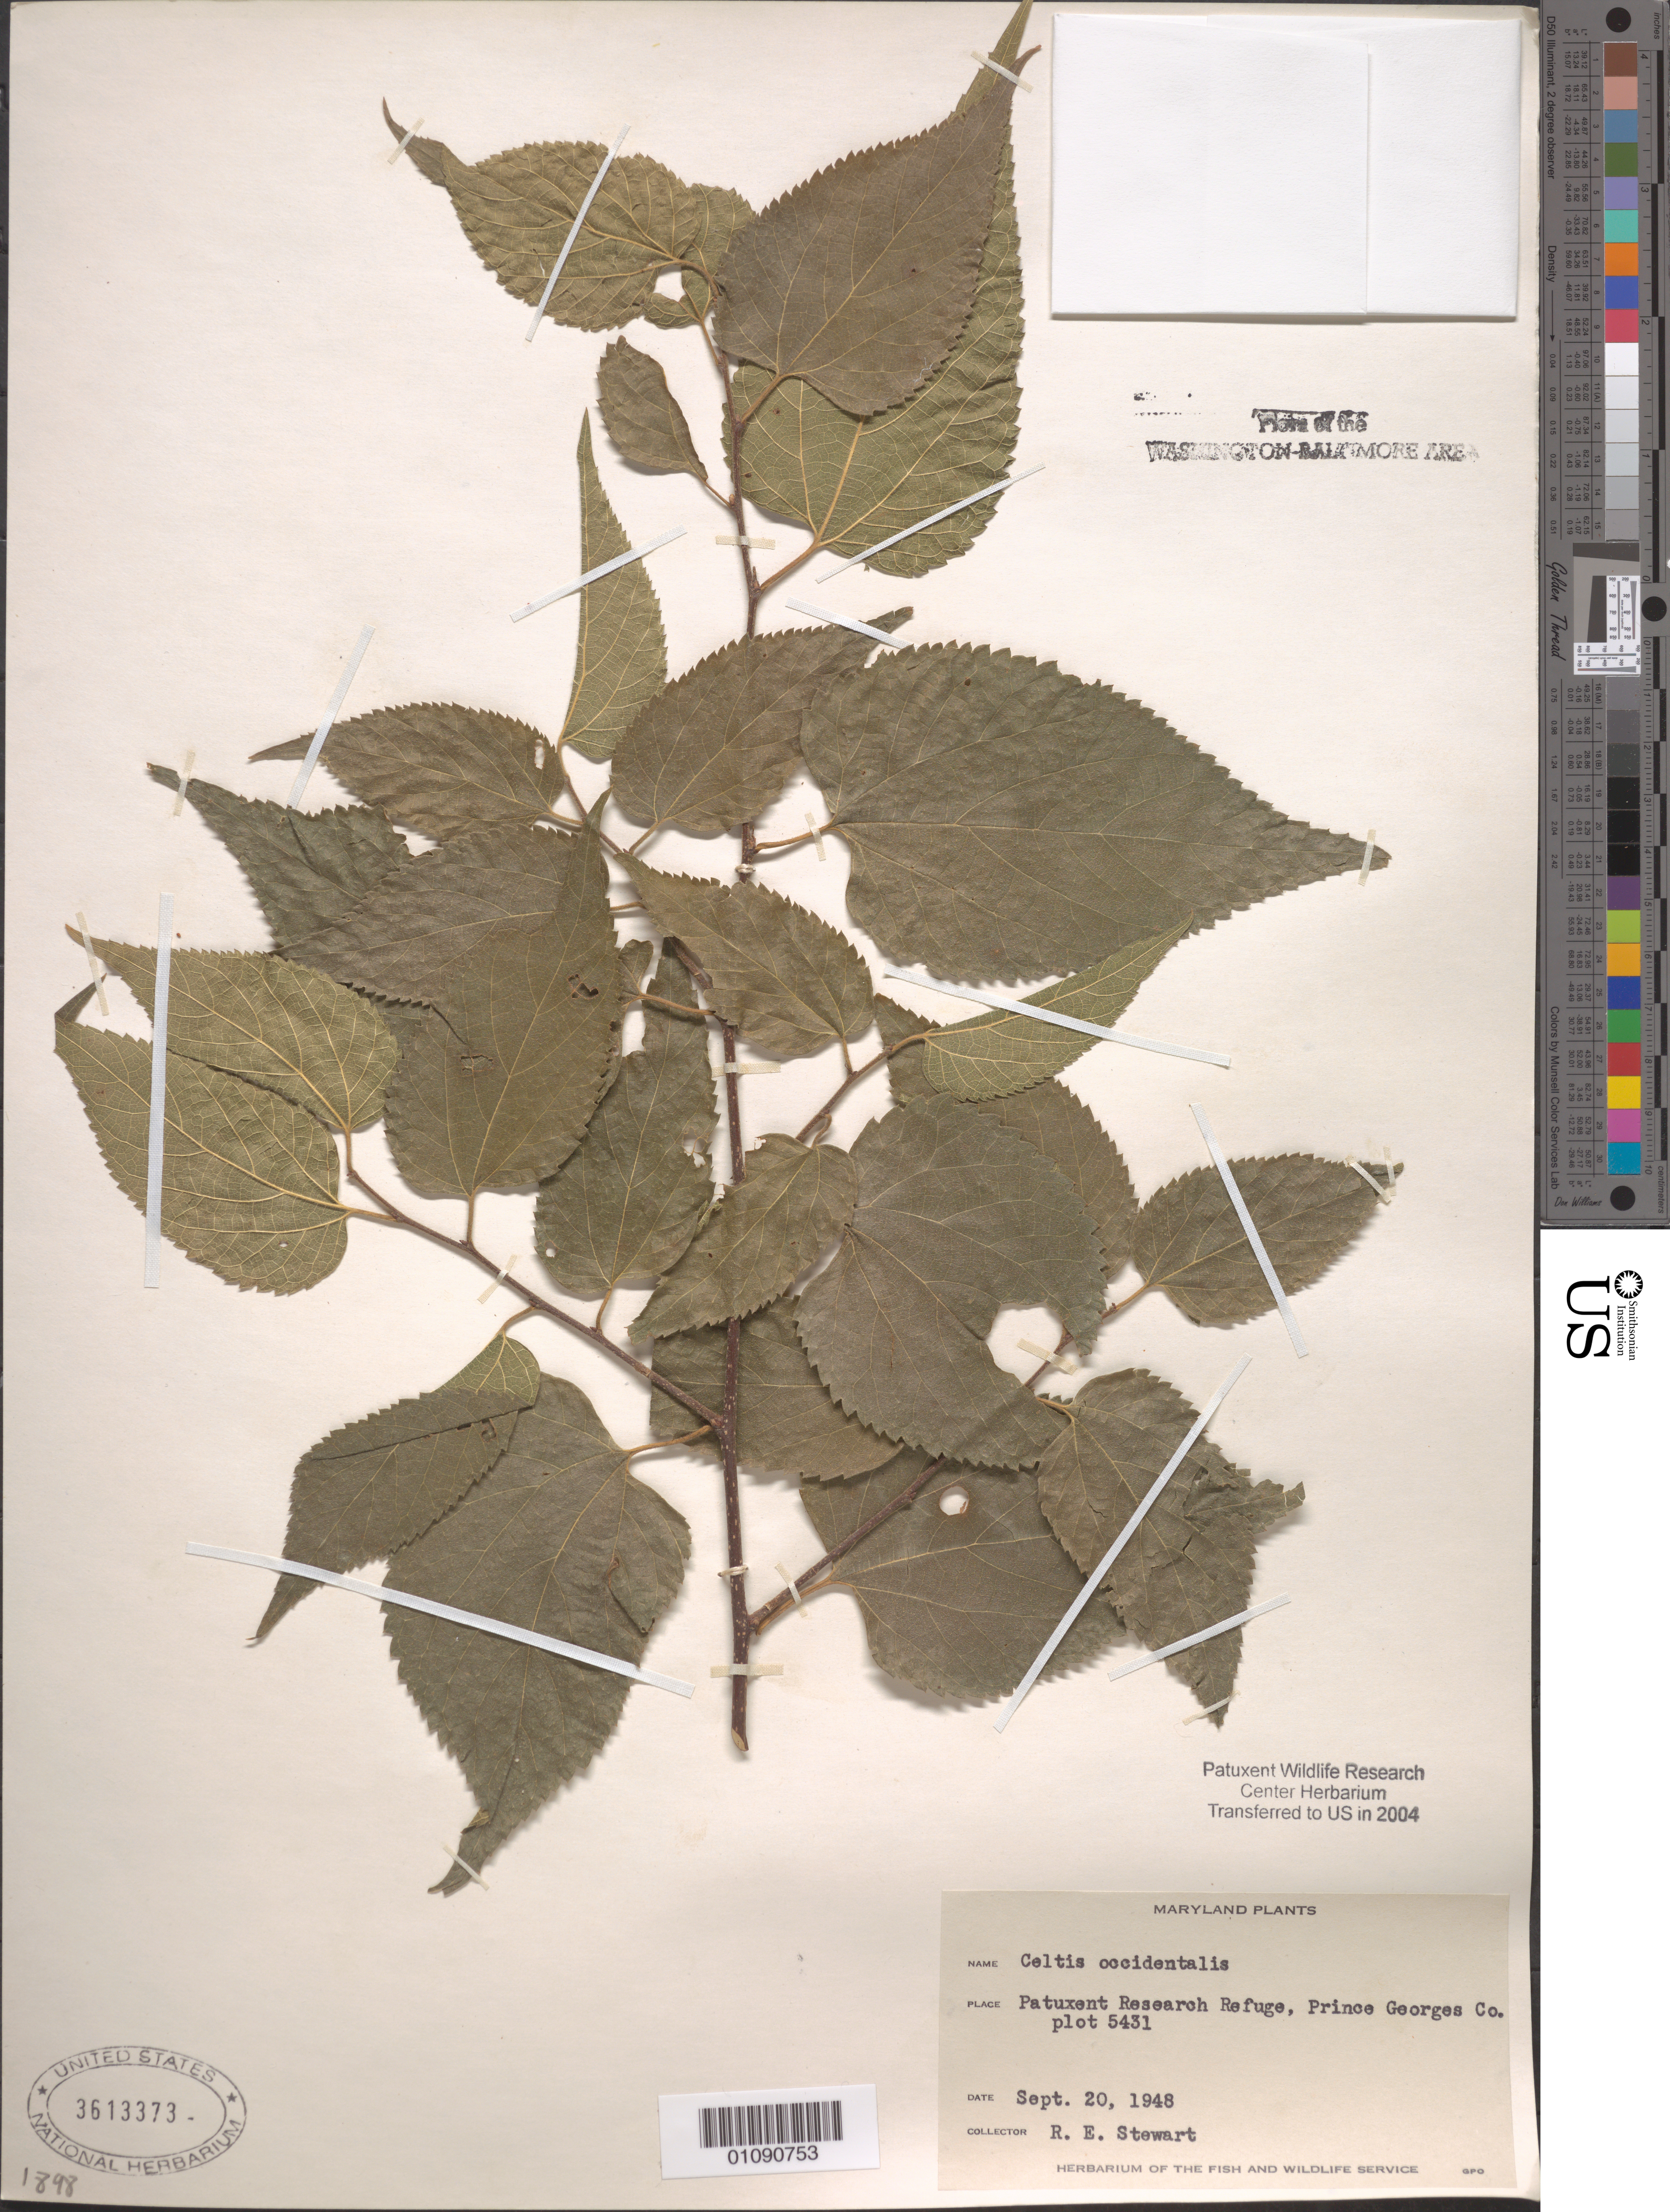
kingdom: Plantae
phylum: Tracheophyta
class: Magnoliopsida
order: Rosales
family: Cannabaceae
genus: Celtis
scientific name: Celtis occidentalis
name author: L.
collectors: R. Stewart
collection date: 1948-09-20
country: United States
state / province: Maryland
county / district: Prince George's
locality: Patuxent Wildlife Refuge, plot 5431.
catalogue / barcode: US 3613373